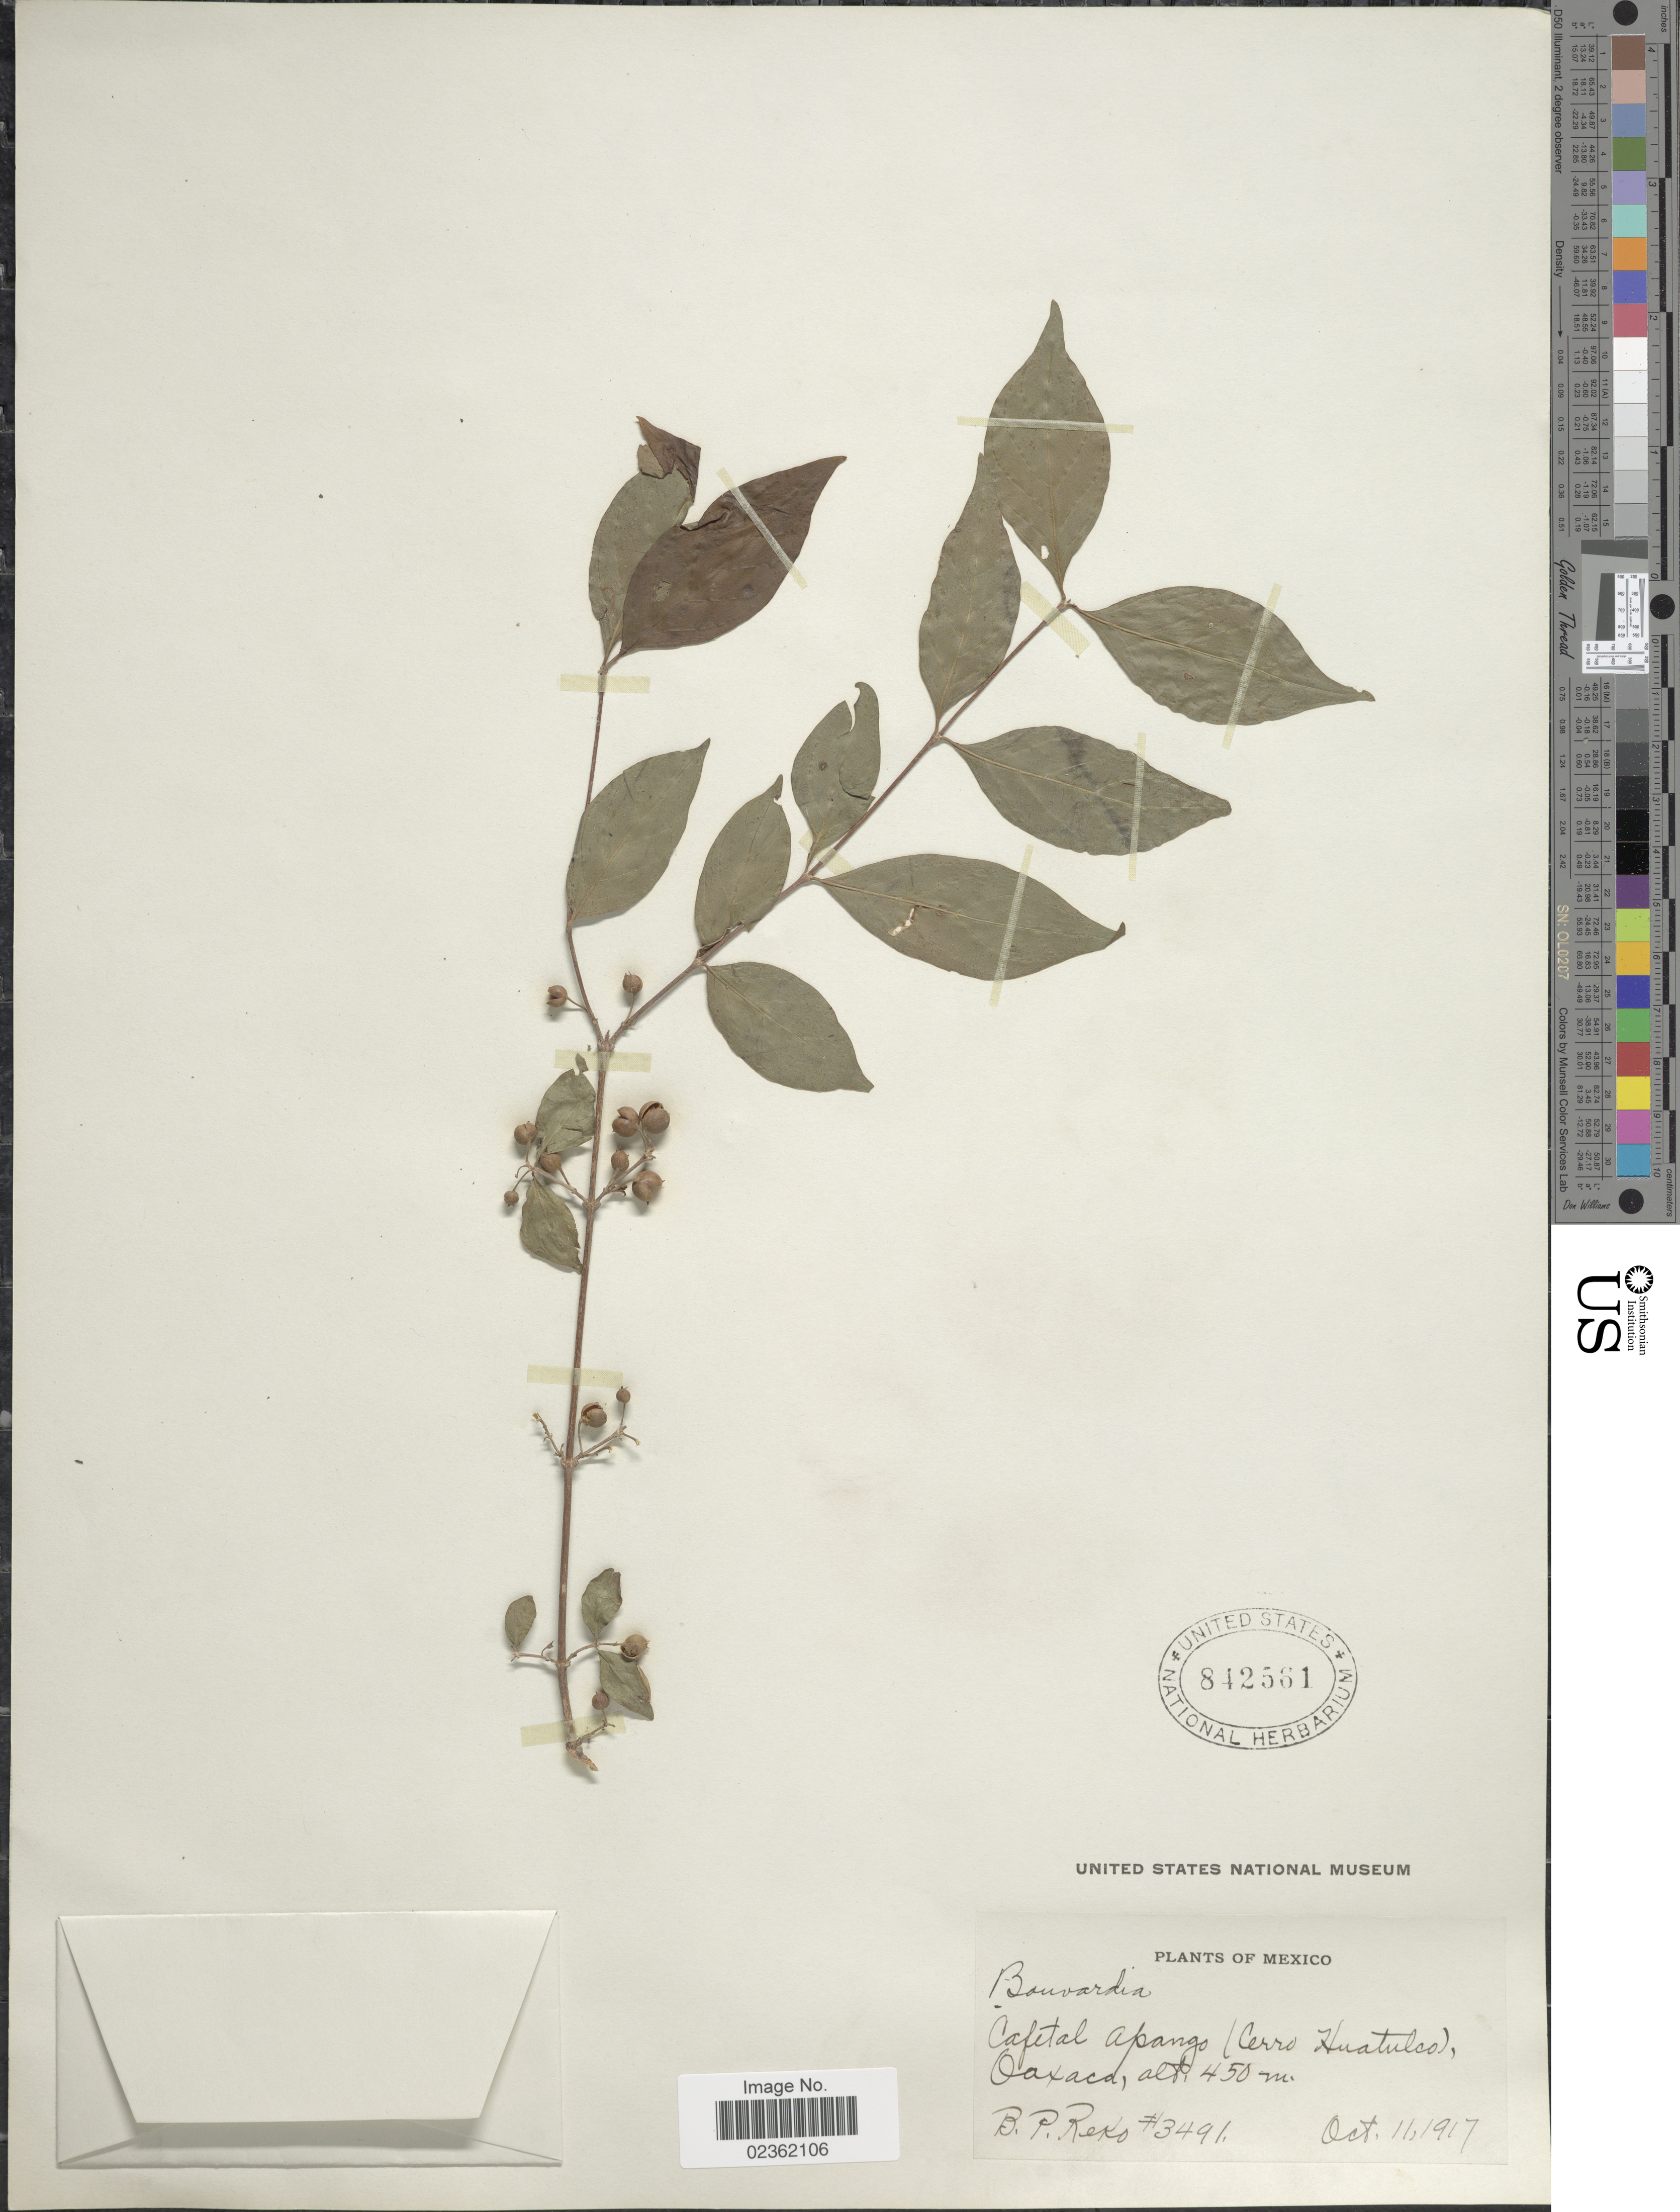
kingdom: Plantae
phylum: Tracheophyta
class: Magnoliopsida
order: Gentianales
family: Rubiaceae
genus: Rondeletia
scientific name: Rondeletia deamii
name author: (Donn. Sm.) Standl.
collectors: B. P. Reko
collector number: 3491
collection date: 1917-10-11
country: Mexico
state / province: Oaxaca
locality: Cafetal Apango (Cerro Huatulco).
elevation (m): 450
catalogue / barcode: US 842561